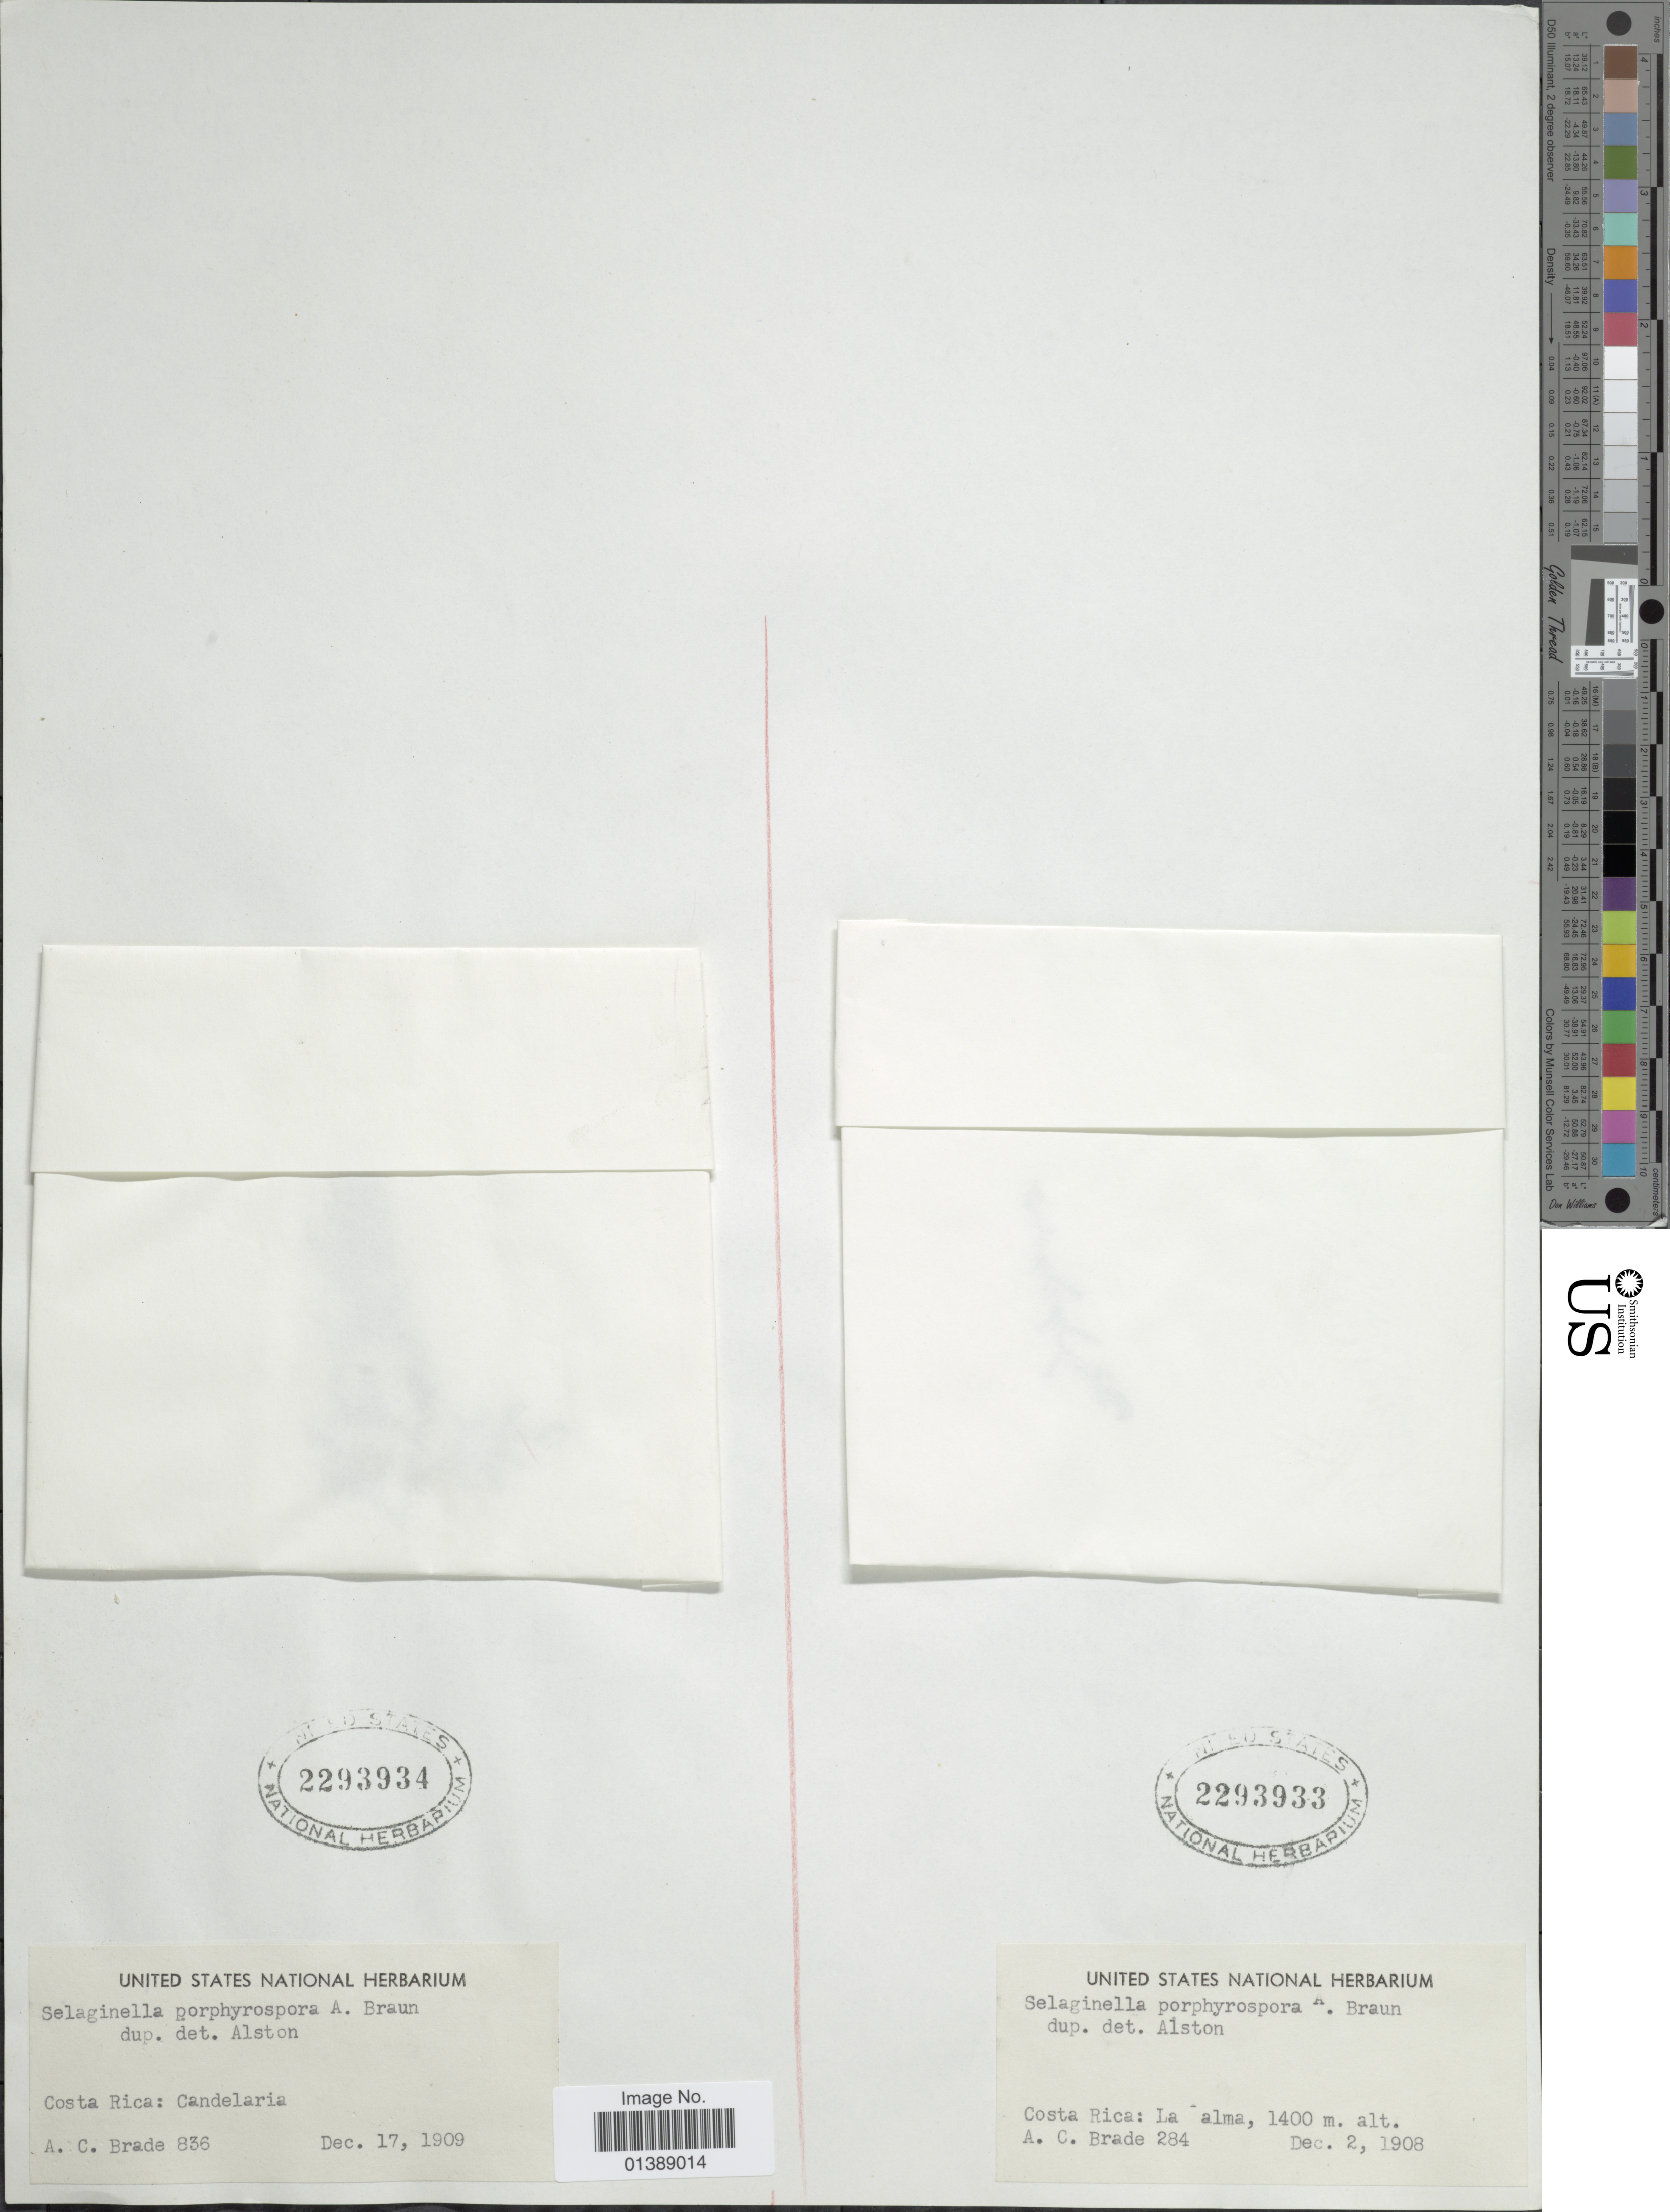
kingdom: Plantae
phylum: Tracheophyta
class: Lycopodiopsida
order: Selaginellales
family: Selaginellaceae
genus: Selaginella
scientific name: Selaginella porphyrospora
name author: A. Braun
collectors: A. C. Brade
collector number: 836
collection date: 1909-12-17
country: Costa Rica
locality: Candelaria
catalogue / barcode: US 2293934